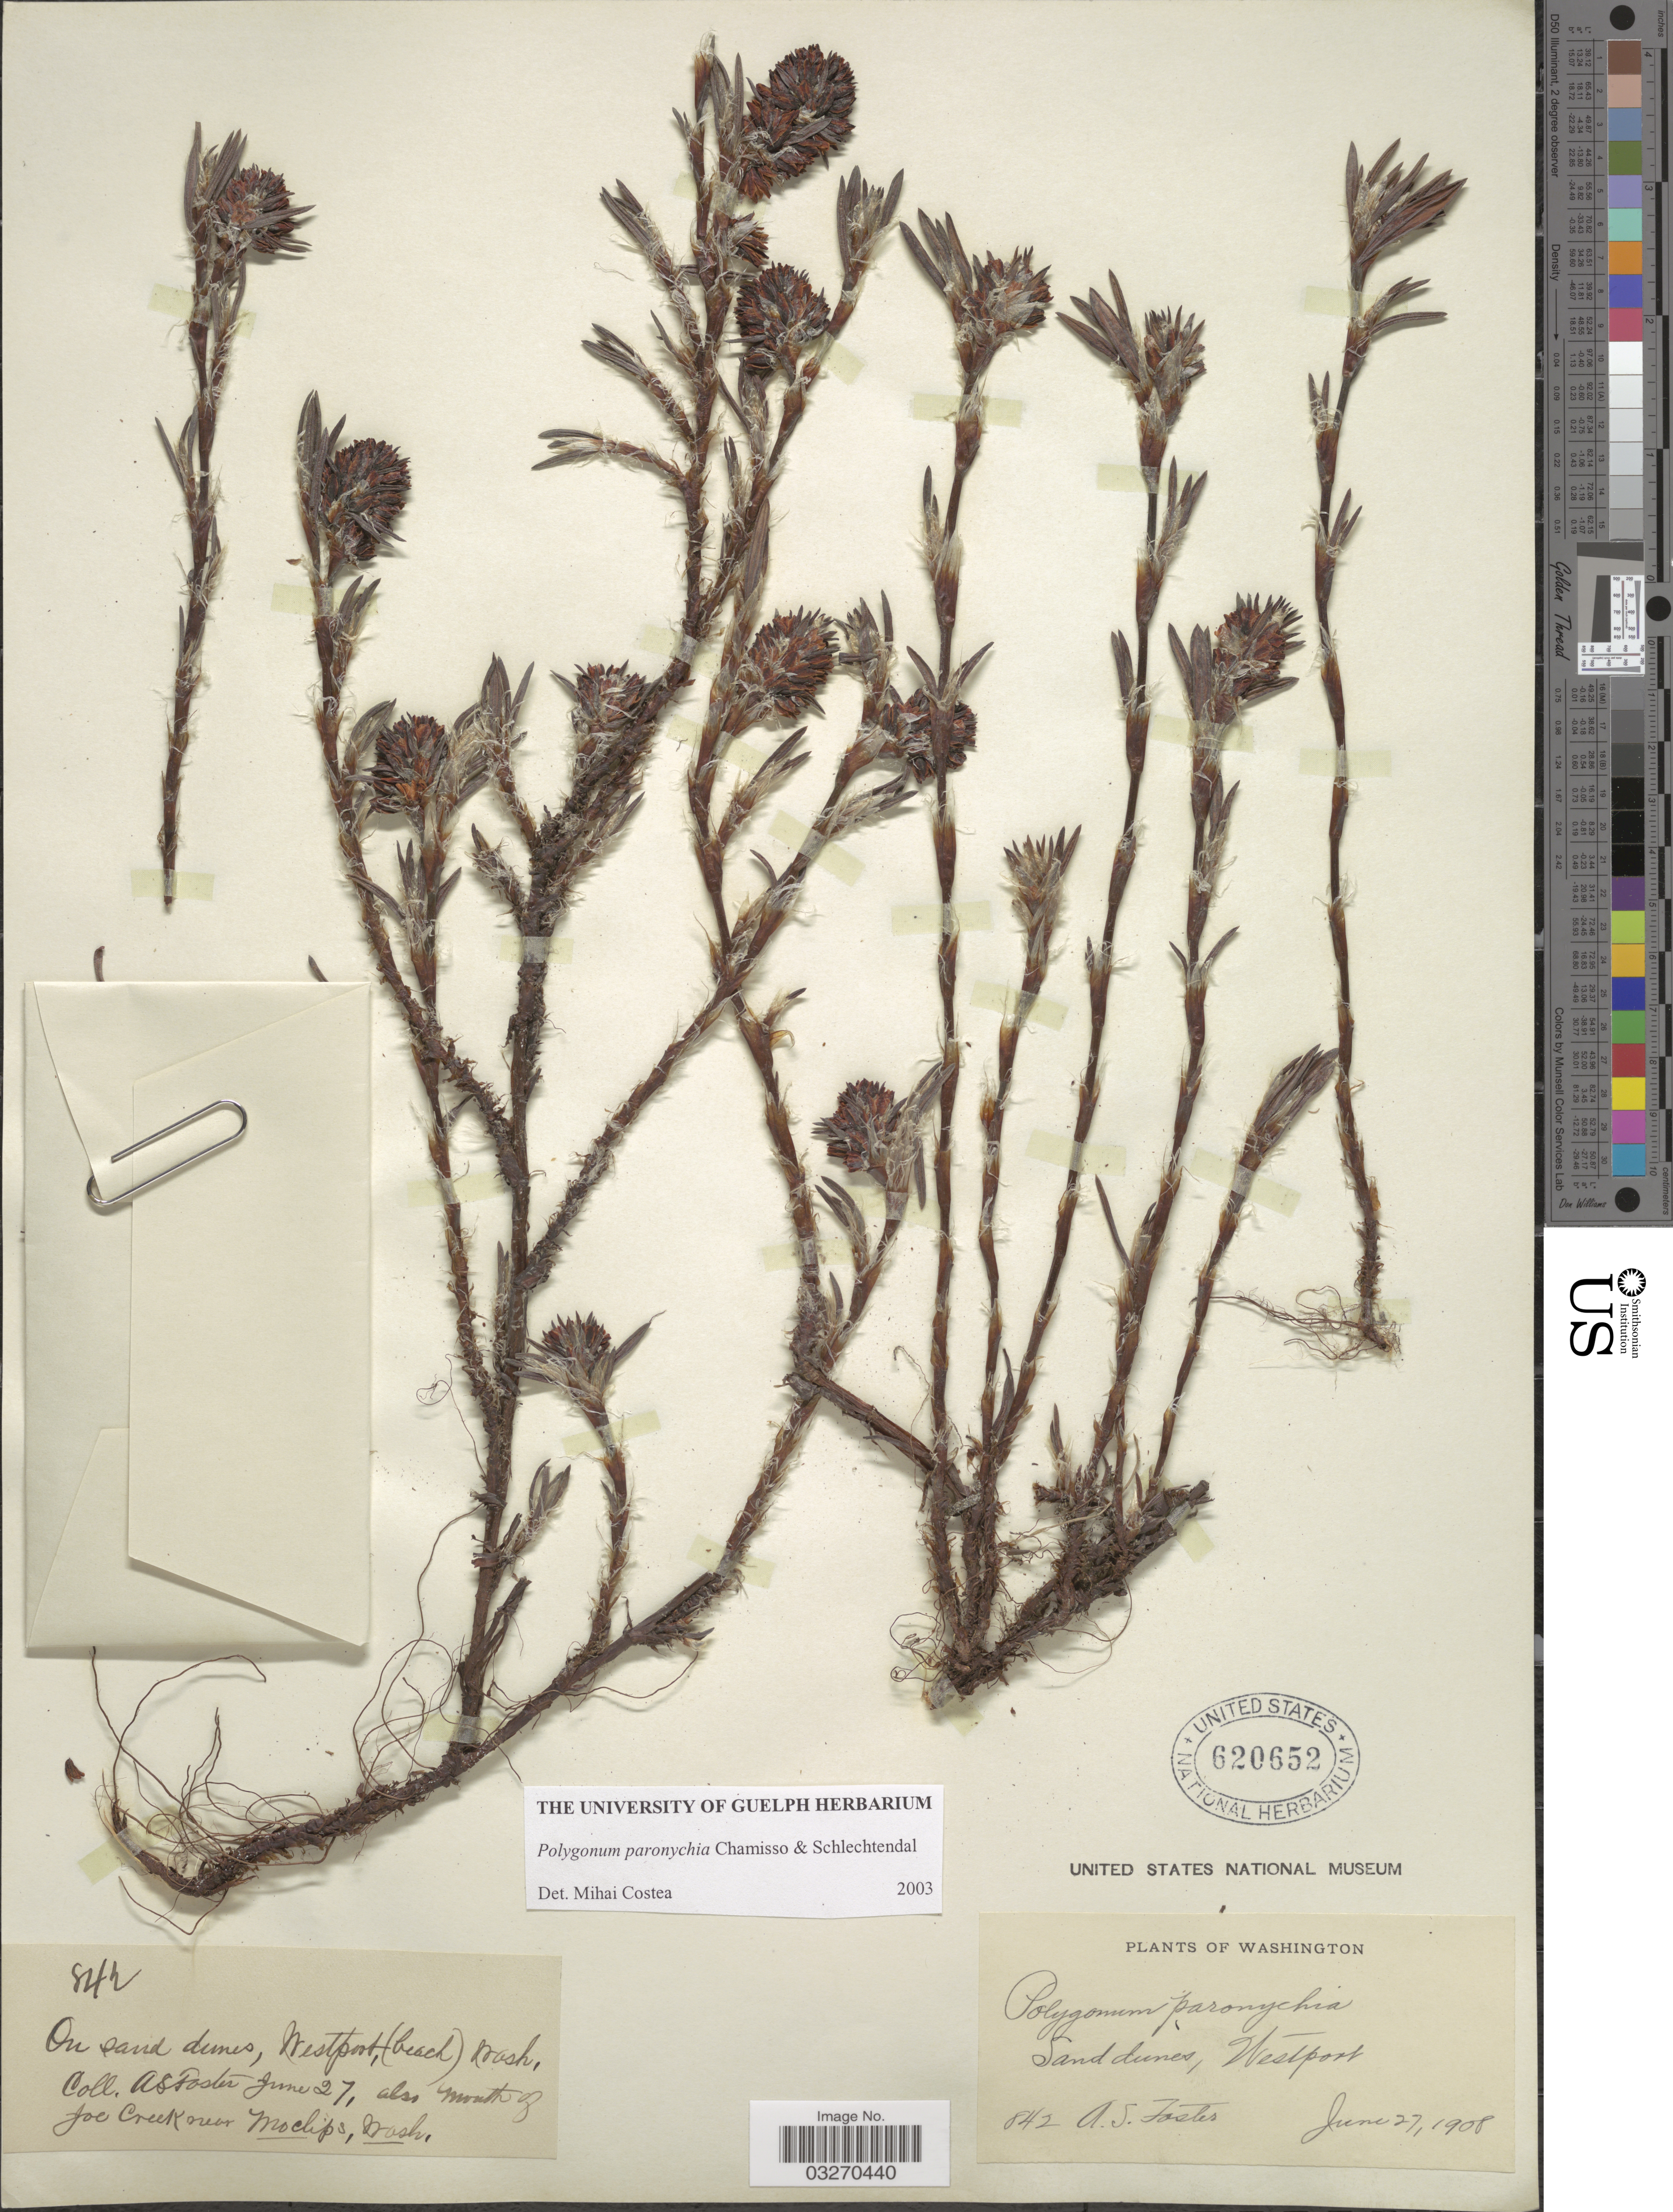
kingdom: Plantae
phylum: Tracheophyta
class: Magnoliopsida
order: Caryophyllales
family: Polygonaceae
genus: Polygonum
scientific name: Polygonum paronychia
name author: Cham. & Schltdl.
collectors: A. S. Foster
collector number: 842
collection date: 1908-06-27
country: United States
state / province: Washington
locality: Sand dunes, Westport.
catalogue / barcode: US 620652